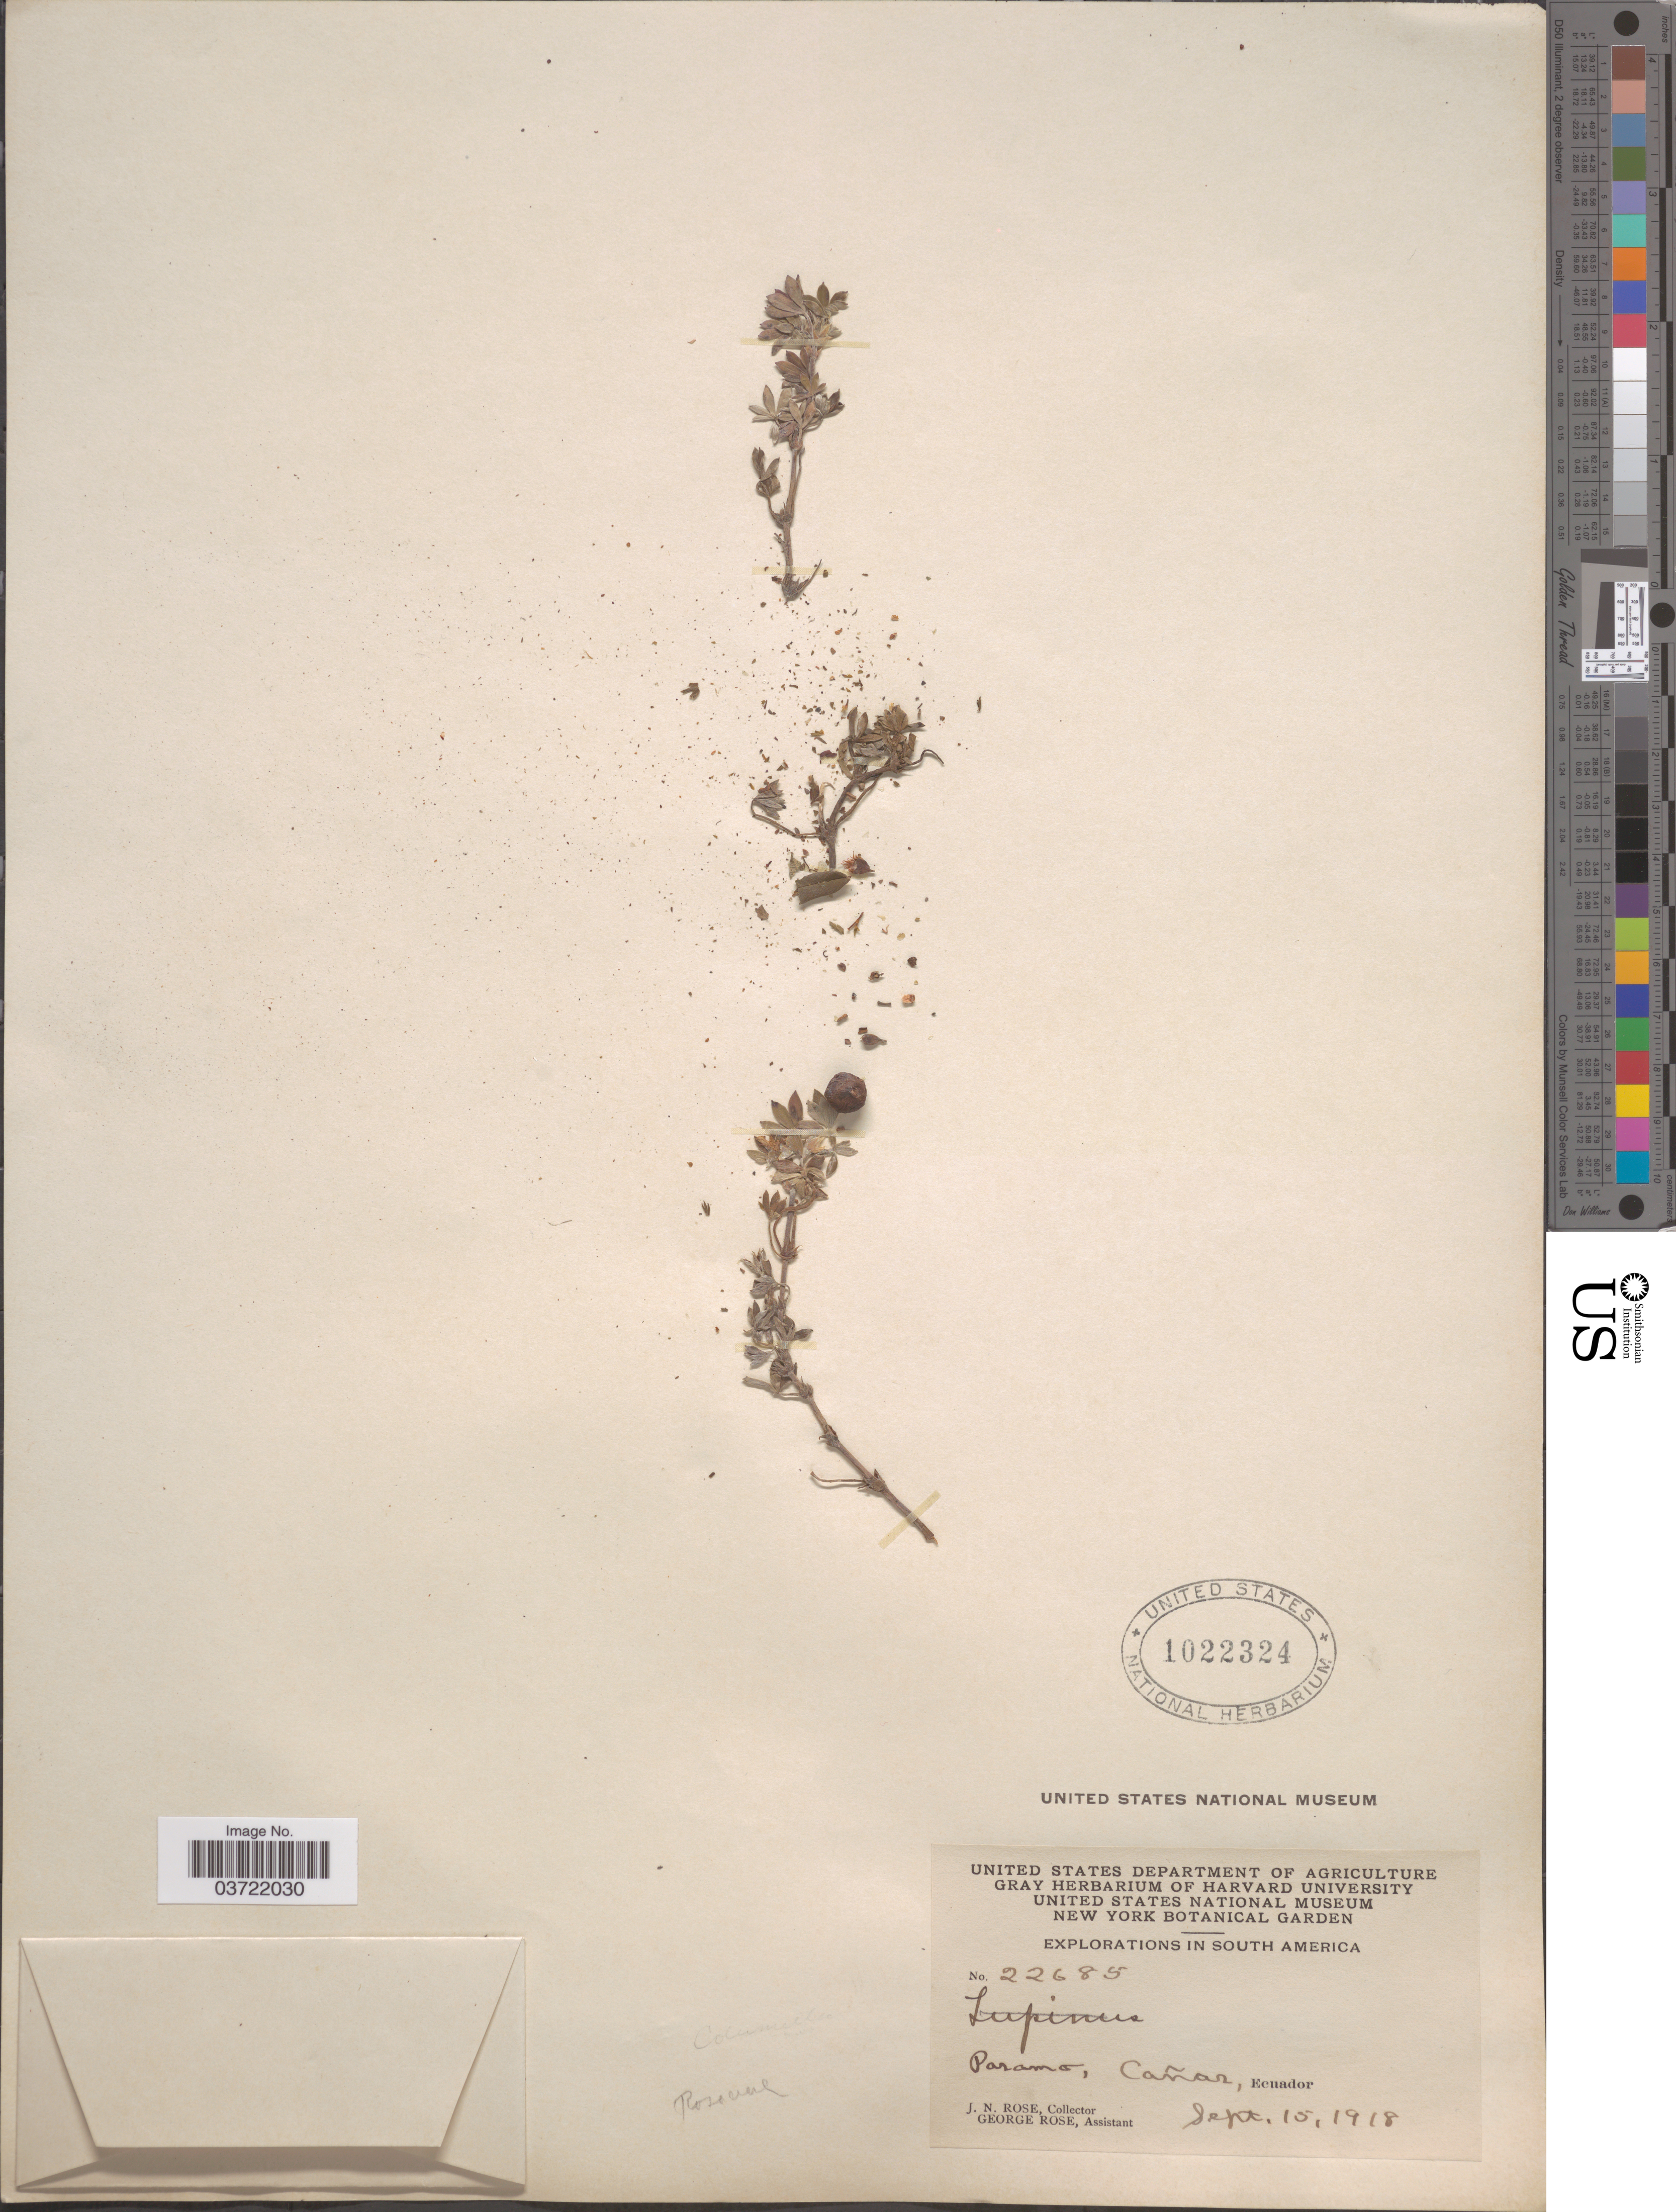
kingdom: Plantae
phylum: Tracheophyta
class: Liliopsida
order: Poales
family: Juncaceae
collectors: J. N. Rose & G. Rose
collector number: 22685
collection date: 1918-09-15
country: Ecuador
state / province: Cañar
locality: Paramo.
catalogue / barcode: US 1022324